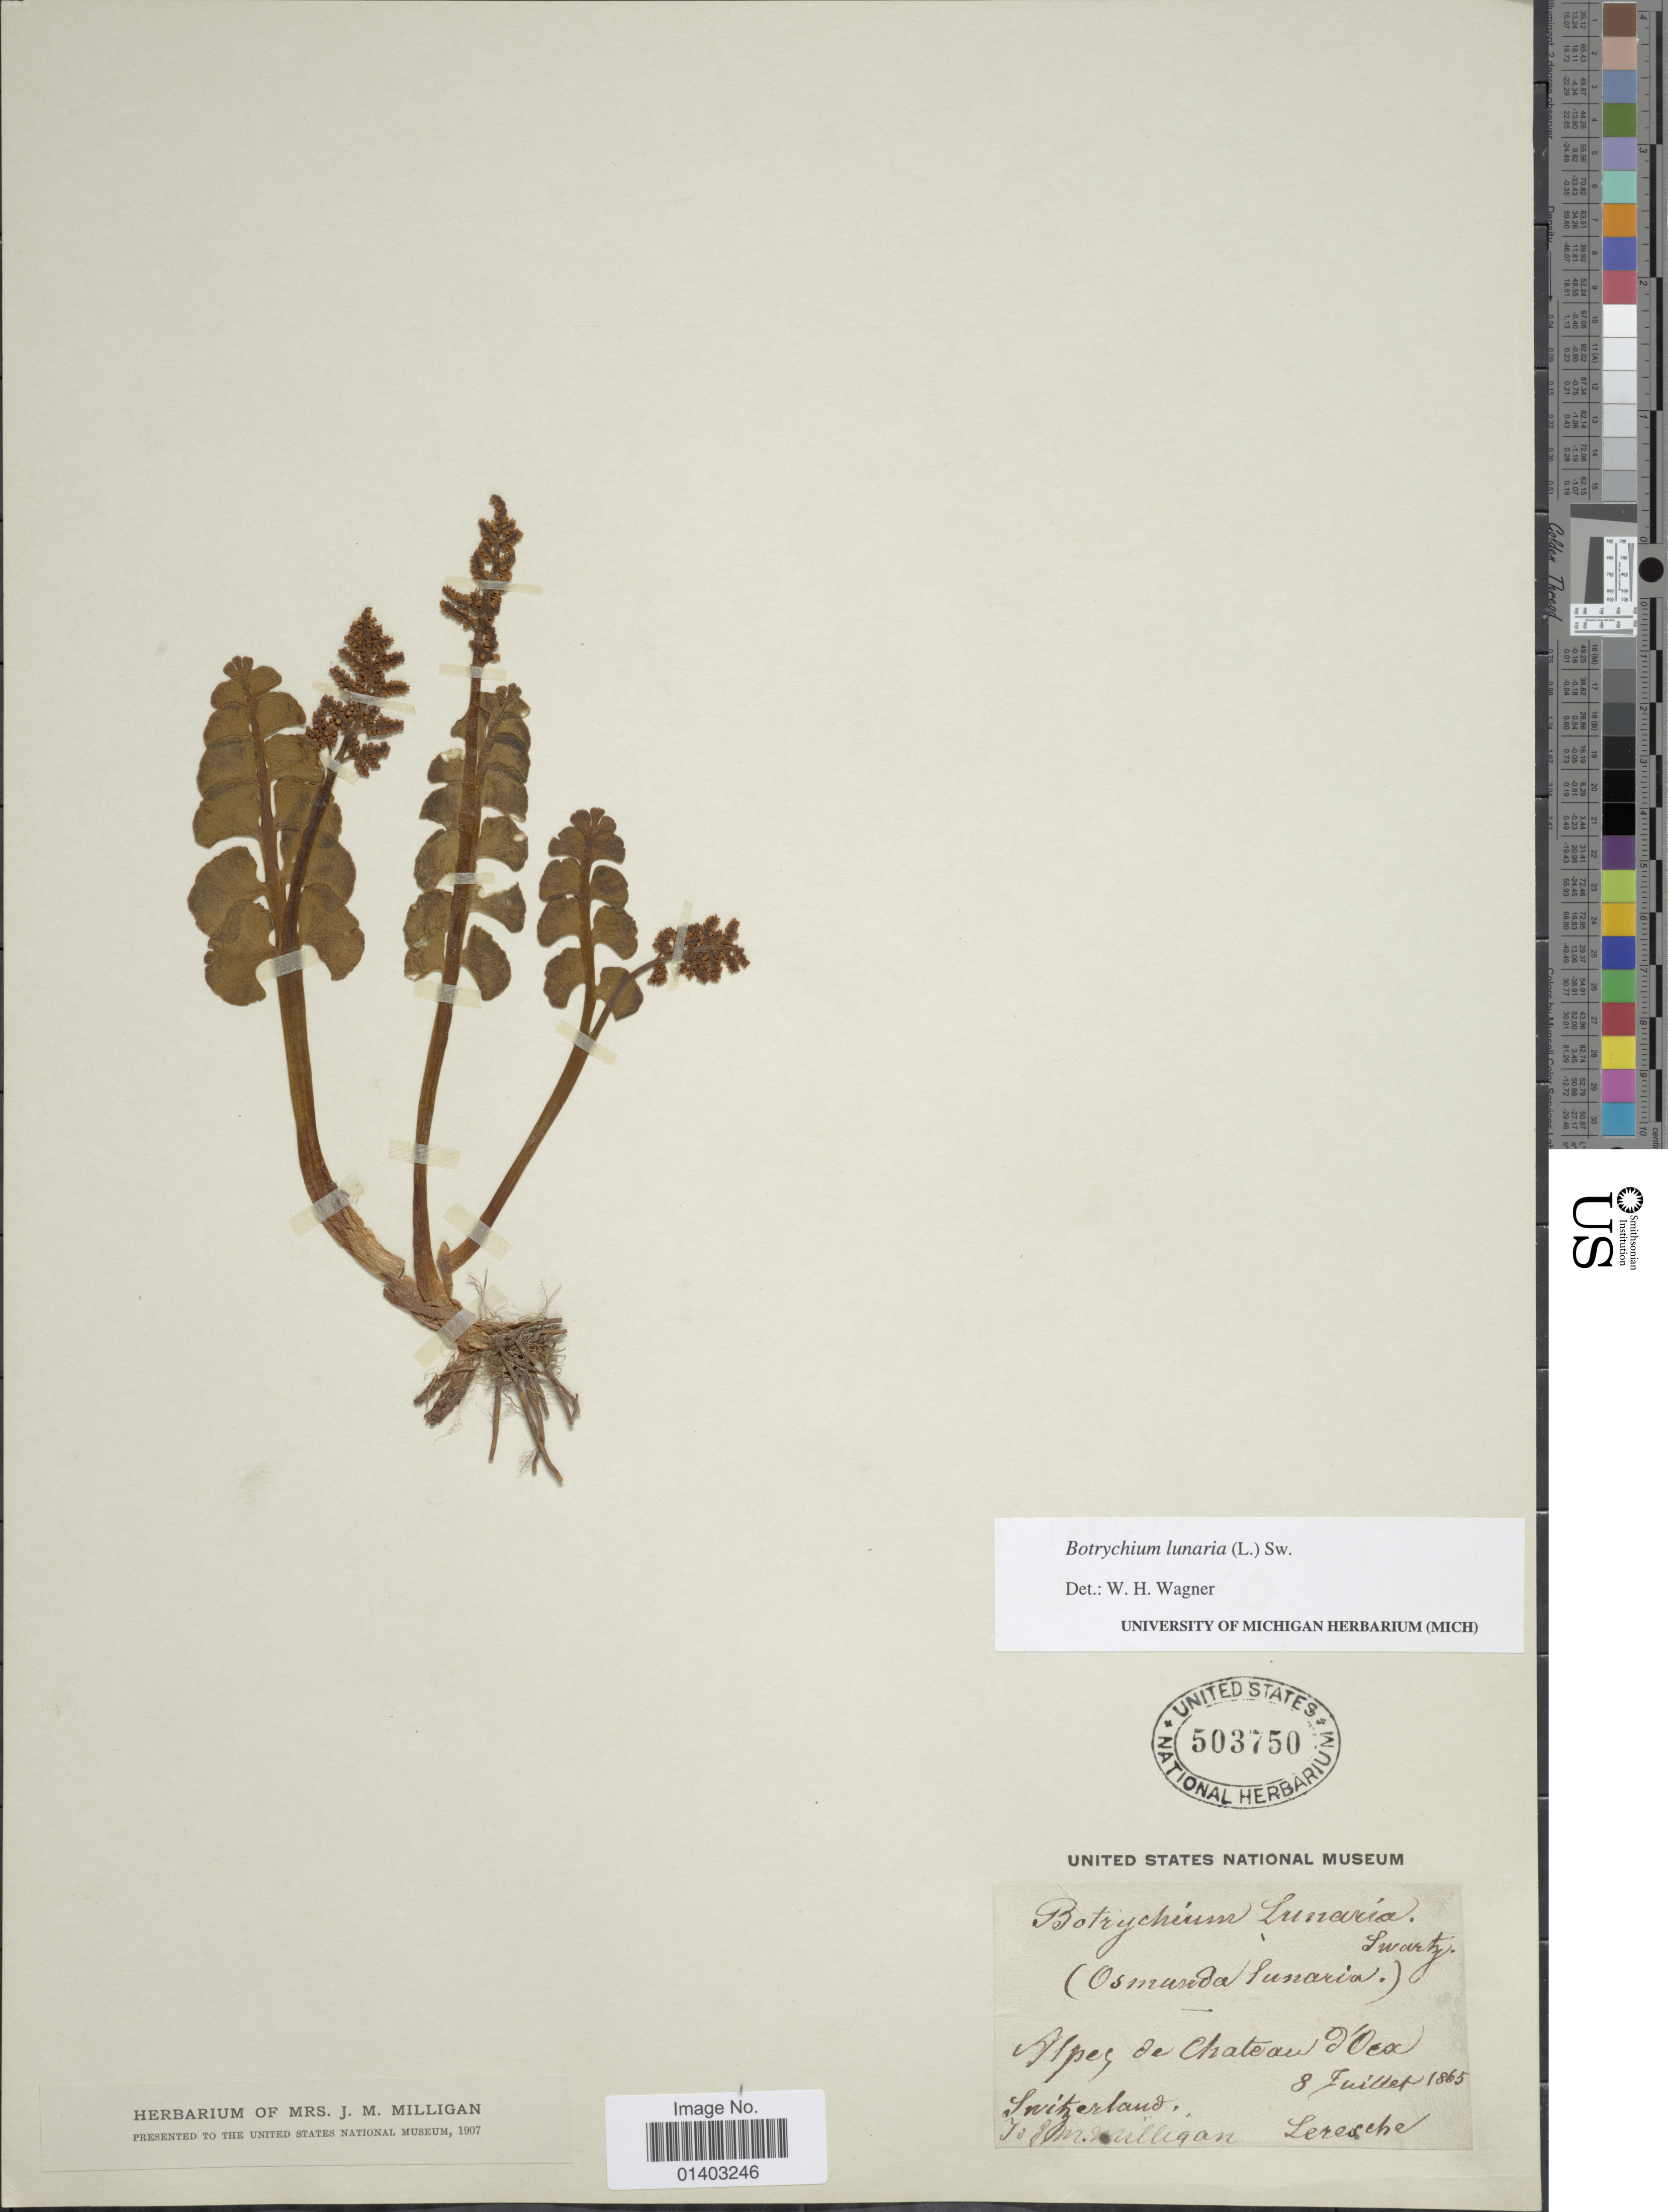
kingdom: Plantae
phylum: Tracheophyta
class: Polypodiopsida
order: Ophioglossales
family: Ophioglossaceae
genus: Botrychium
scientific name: Botrychium lunaria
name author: (L.) Sw.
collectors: Leresche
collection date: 1865-07-08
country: Switzerland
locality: Alpes de Chateau d'Oex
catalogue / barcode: US 503750